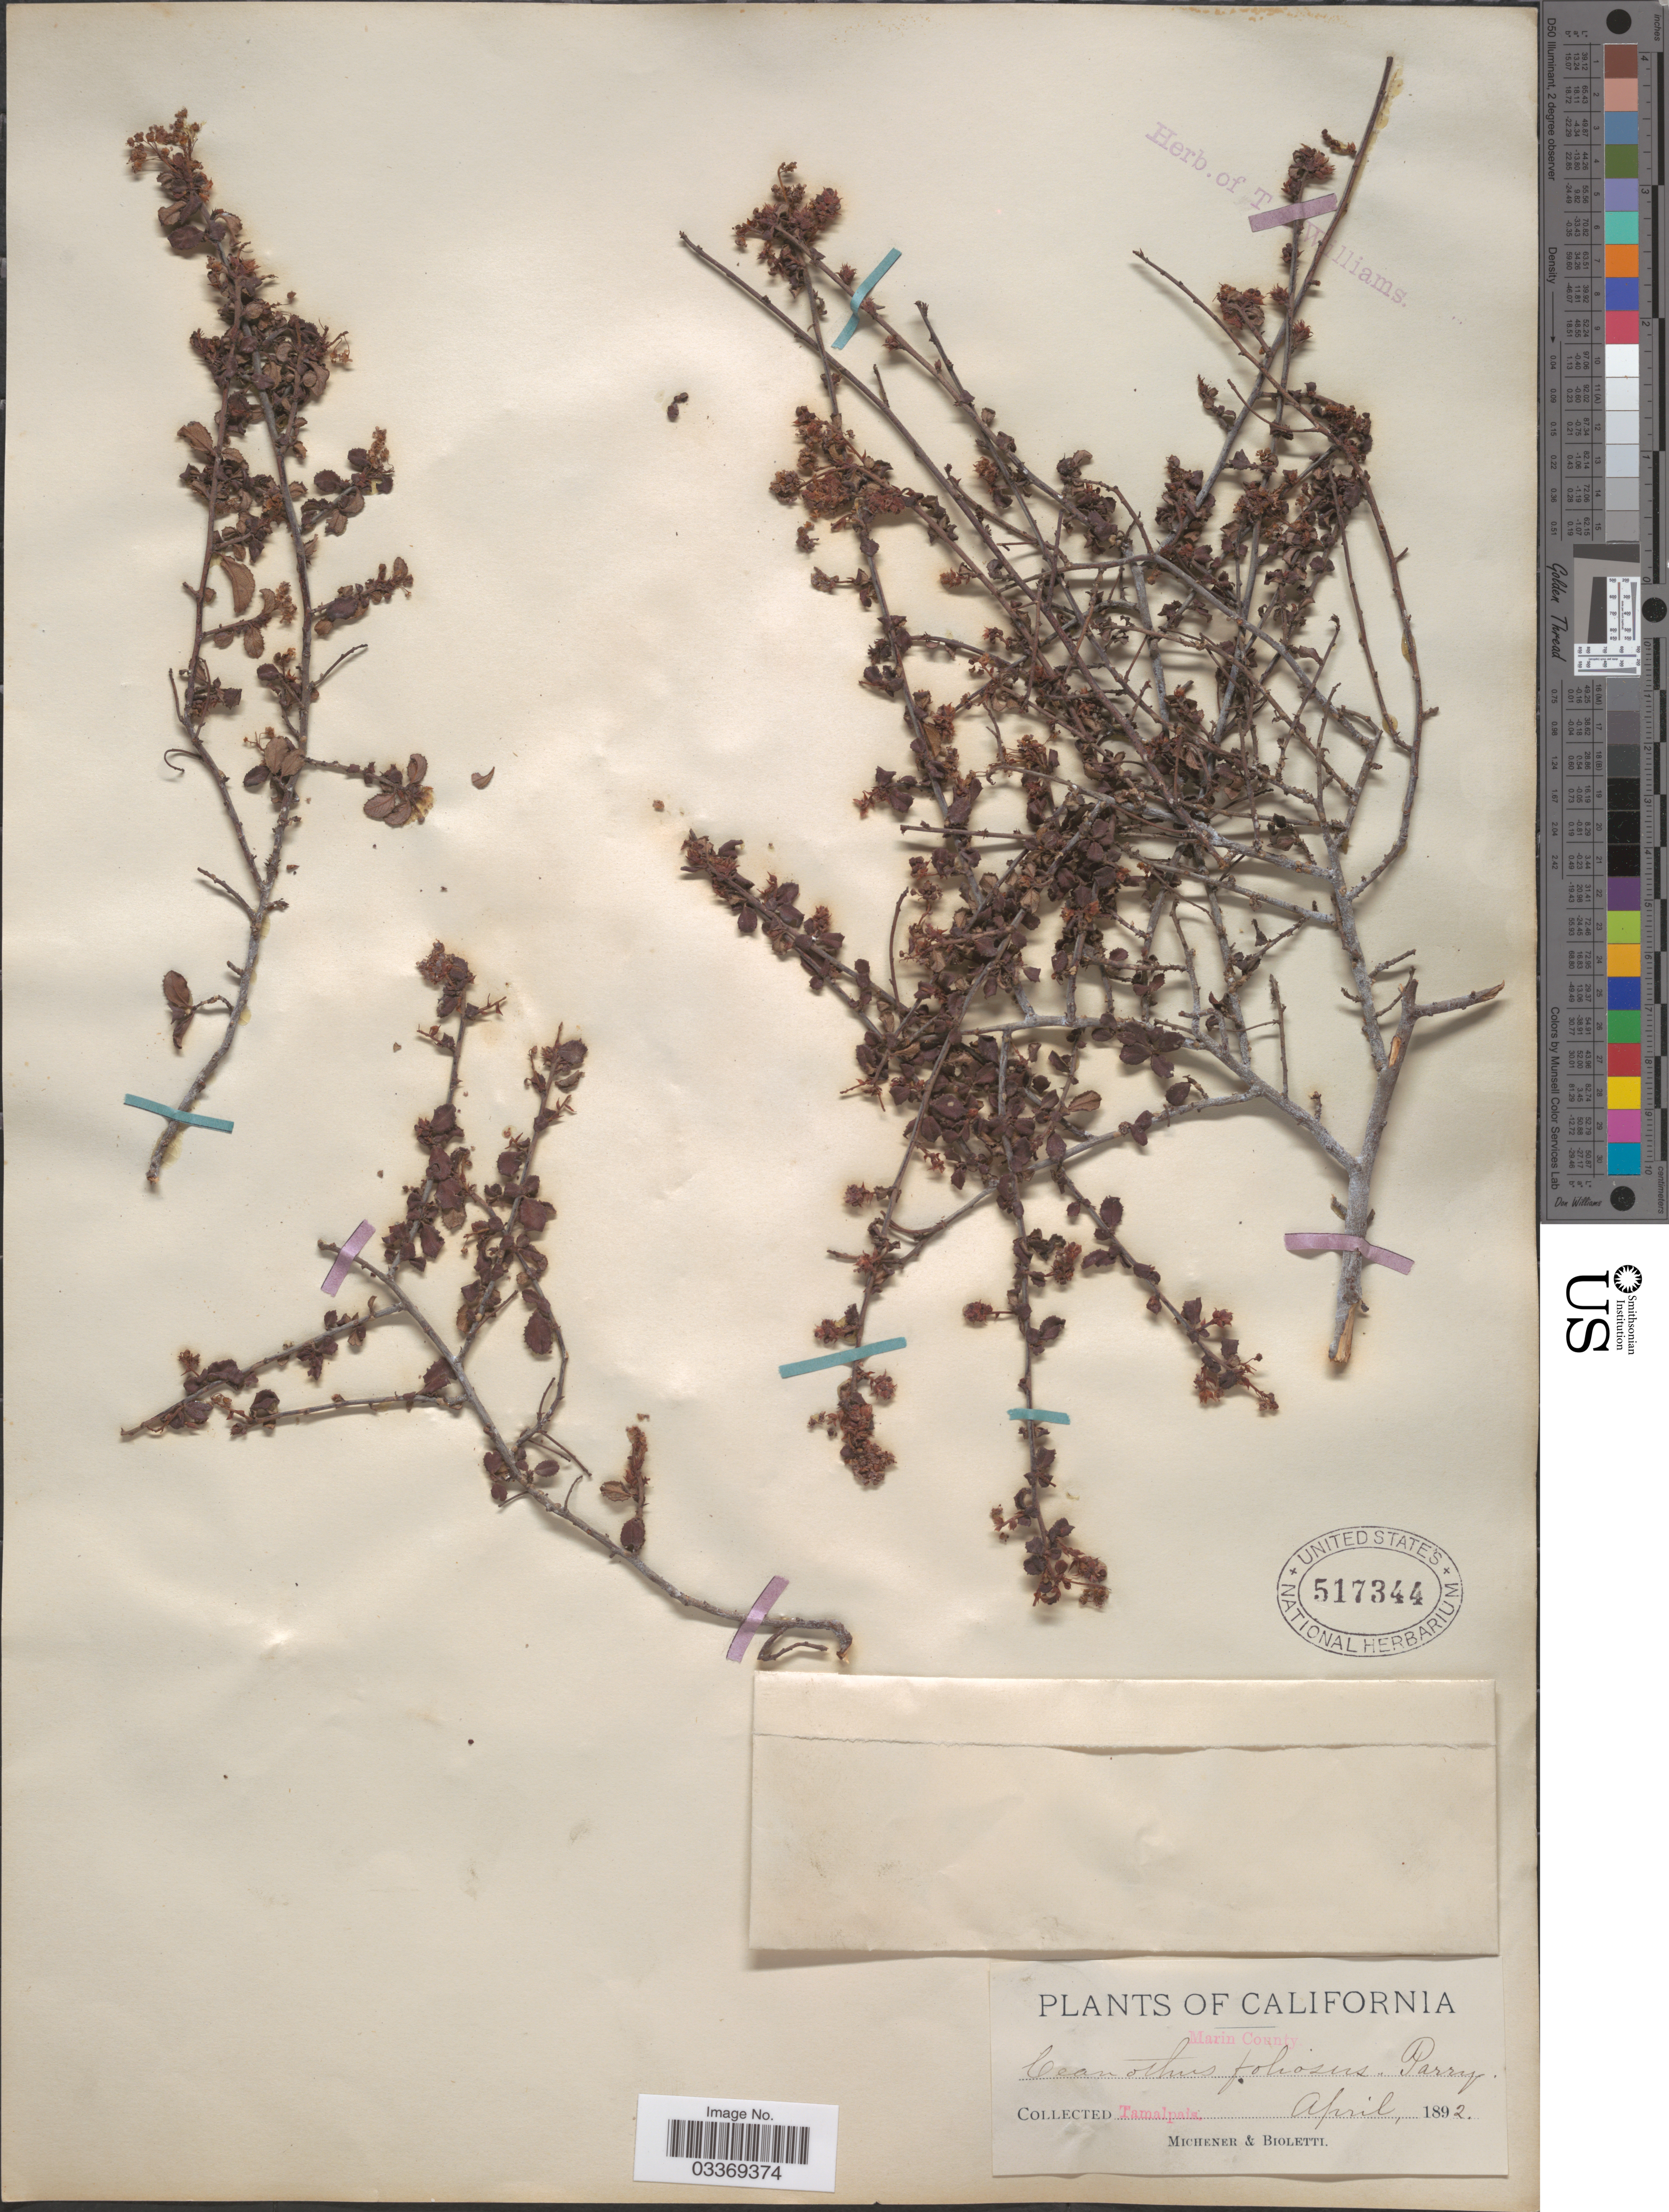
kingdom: Plantae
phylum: Tracheophyta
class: Magnoliopsida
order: Rosales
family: Rhamnaceae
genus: Ceanothus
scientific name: Ceanothus foliosus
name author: Parry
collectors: -. Michener & -- Bioletti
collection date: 1892-04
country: United States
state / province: California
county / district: Marin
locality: Marin County. Tamalpais.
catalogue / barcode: US 517344